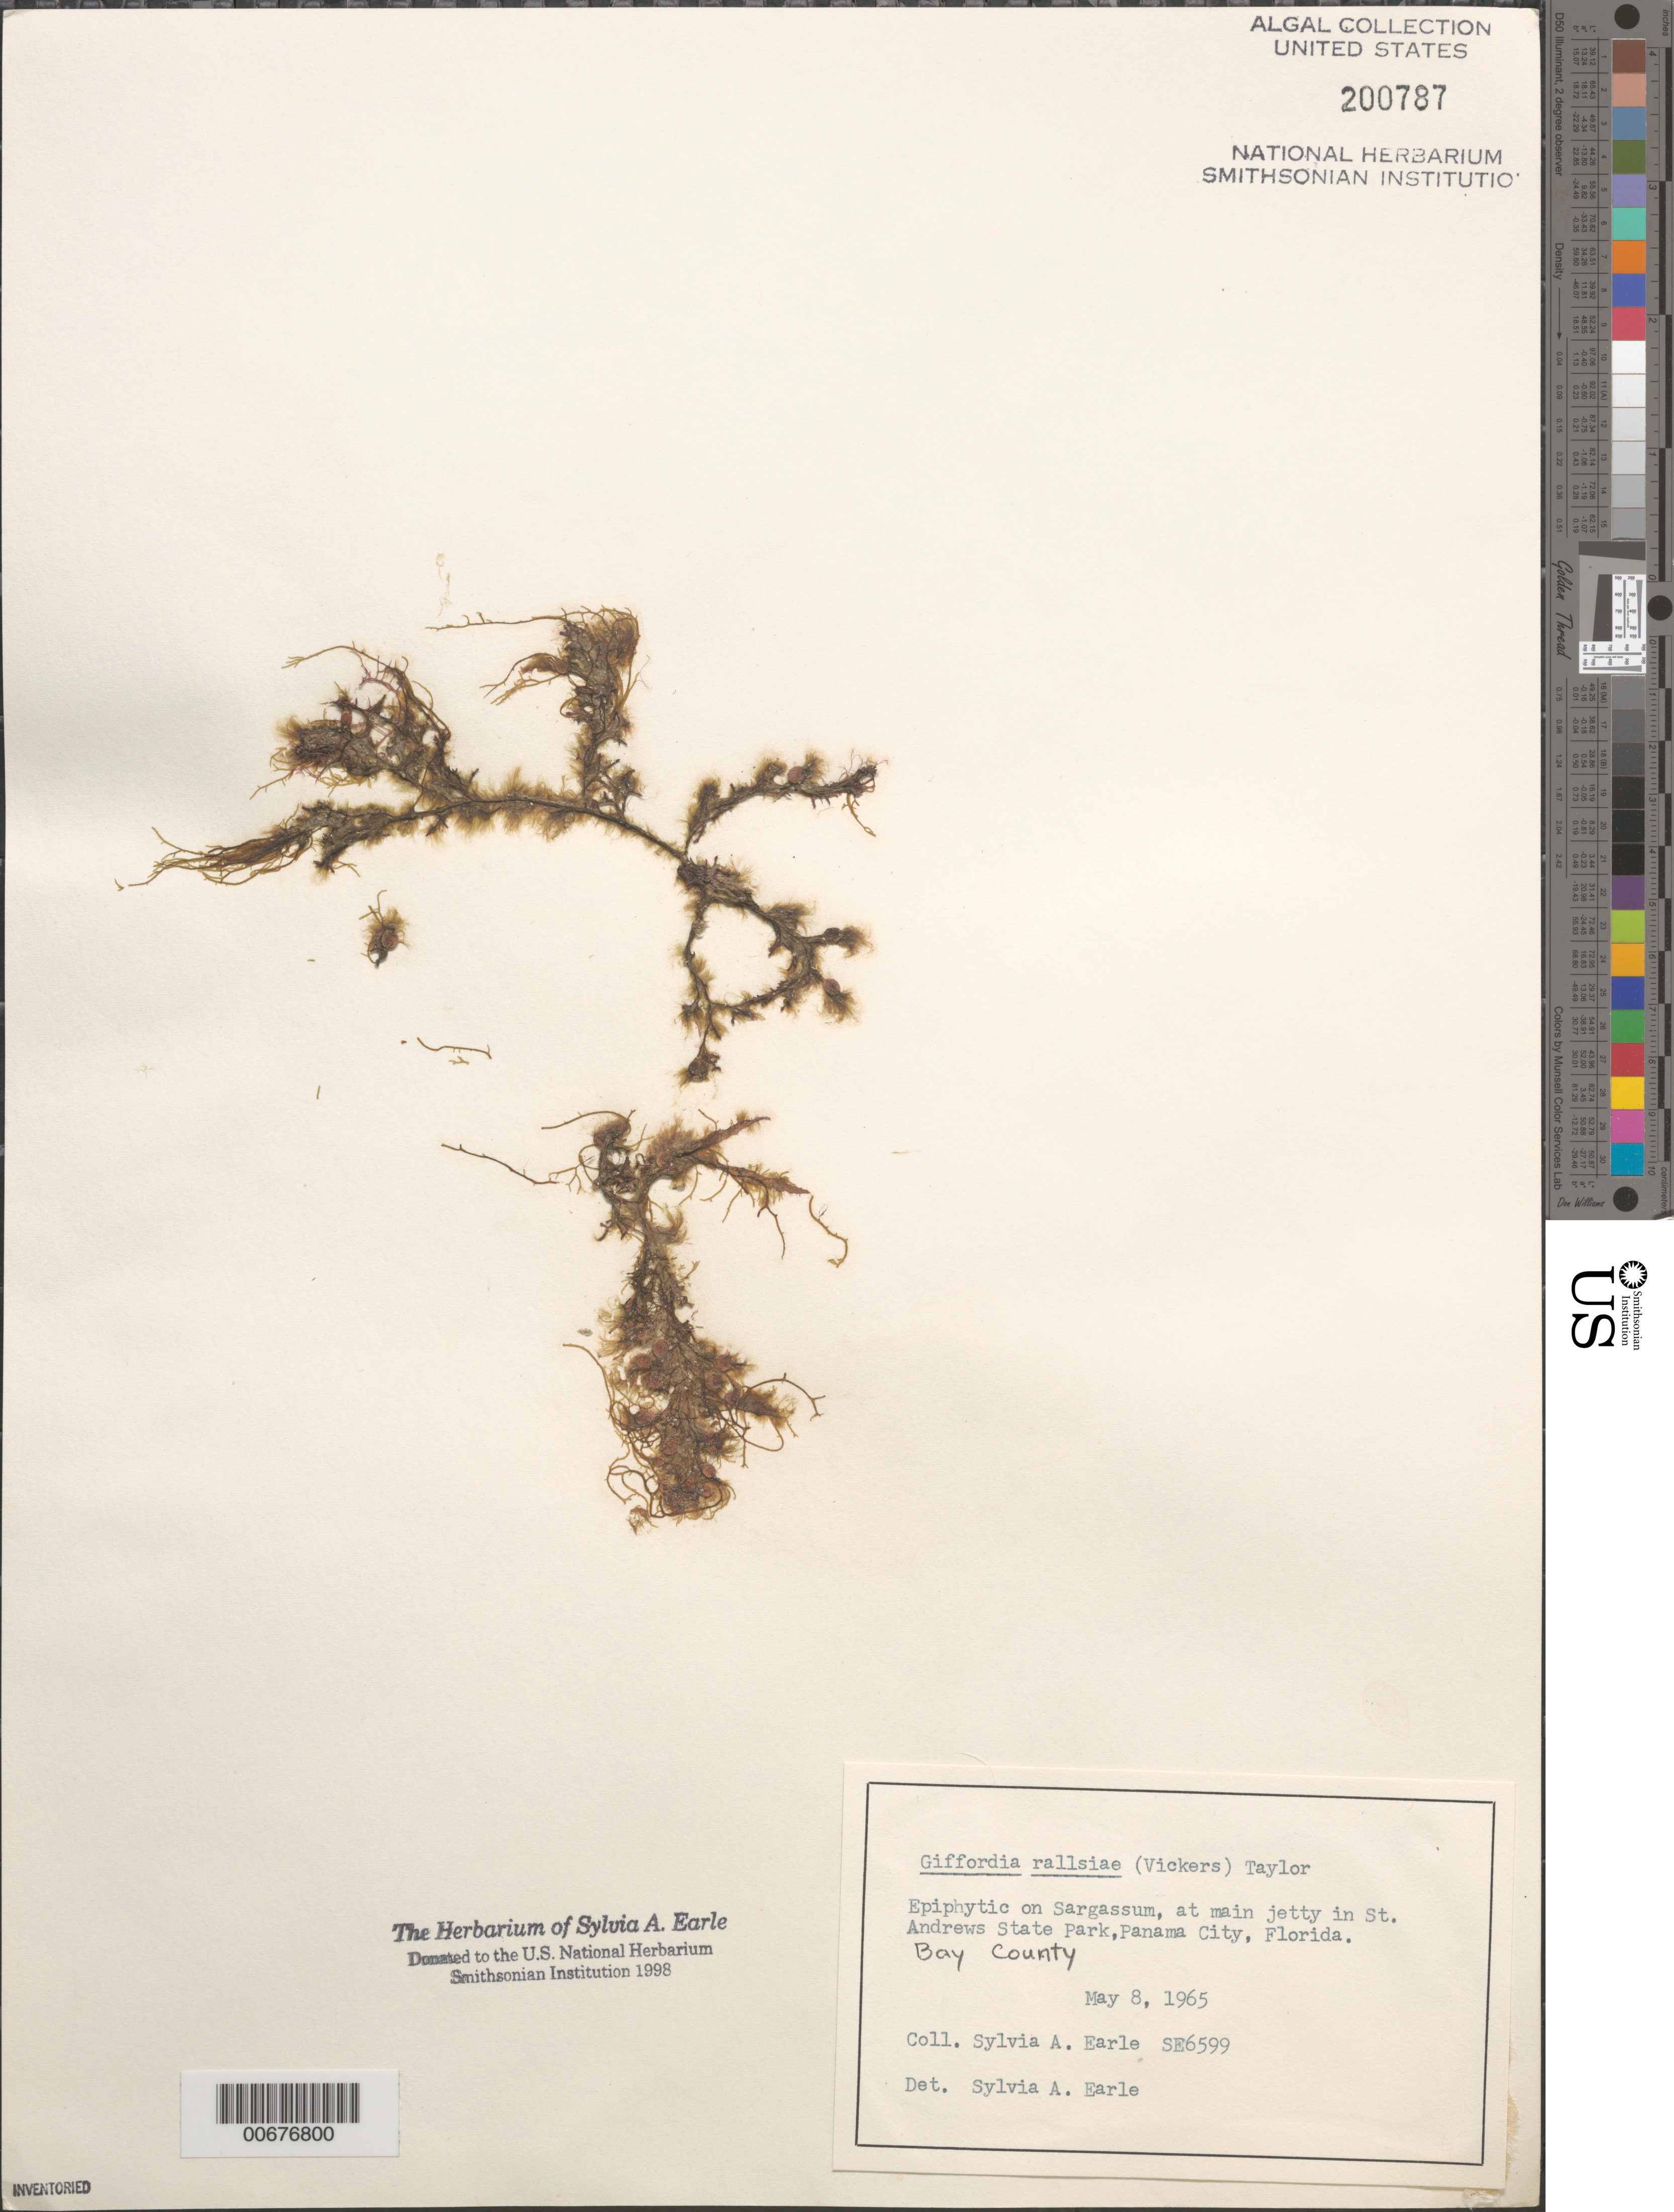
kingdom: Chromista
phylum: Ochrophyta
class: Phaeophyceae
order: Ectocarpales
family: Ectocarpaceae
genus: Ectocarpus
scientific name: Ectocarpus rallsiae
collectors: S. A. Earle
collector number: SE 6599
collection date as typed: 08 May 1965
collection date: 1965-05-08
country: United States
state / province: Florida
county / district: Bay County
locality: Panama City, St. Andrews State Park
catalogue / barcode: US 200787